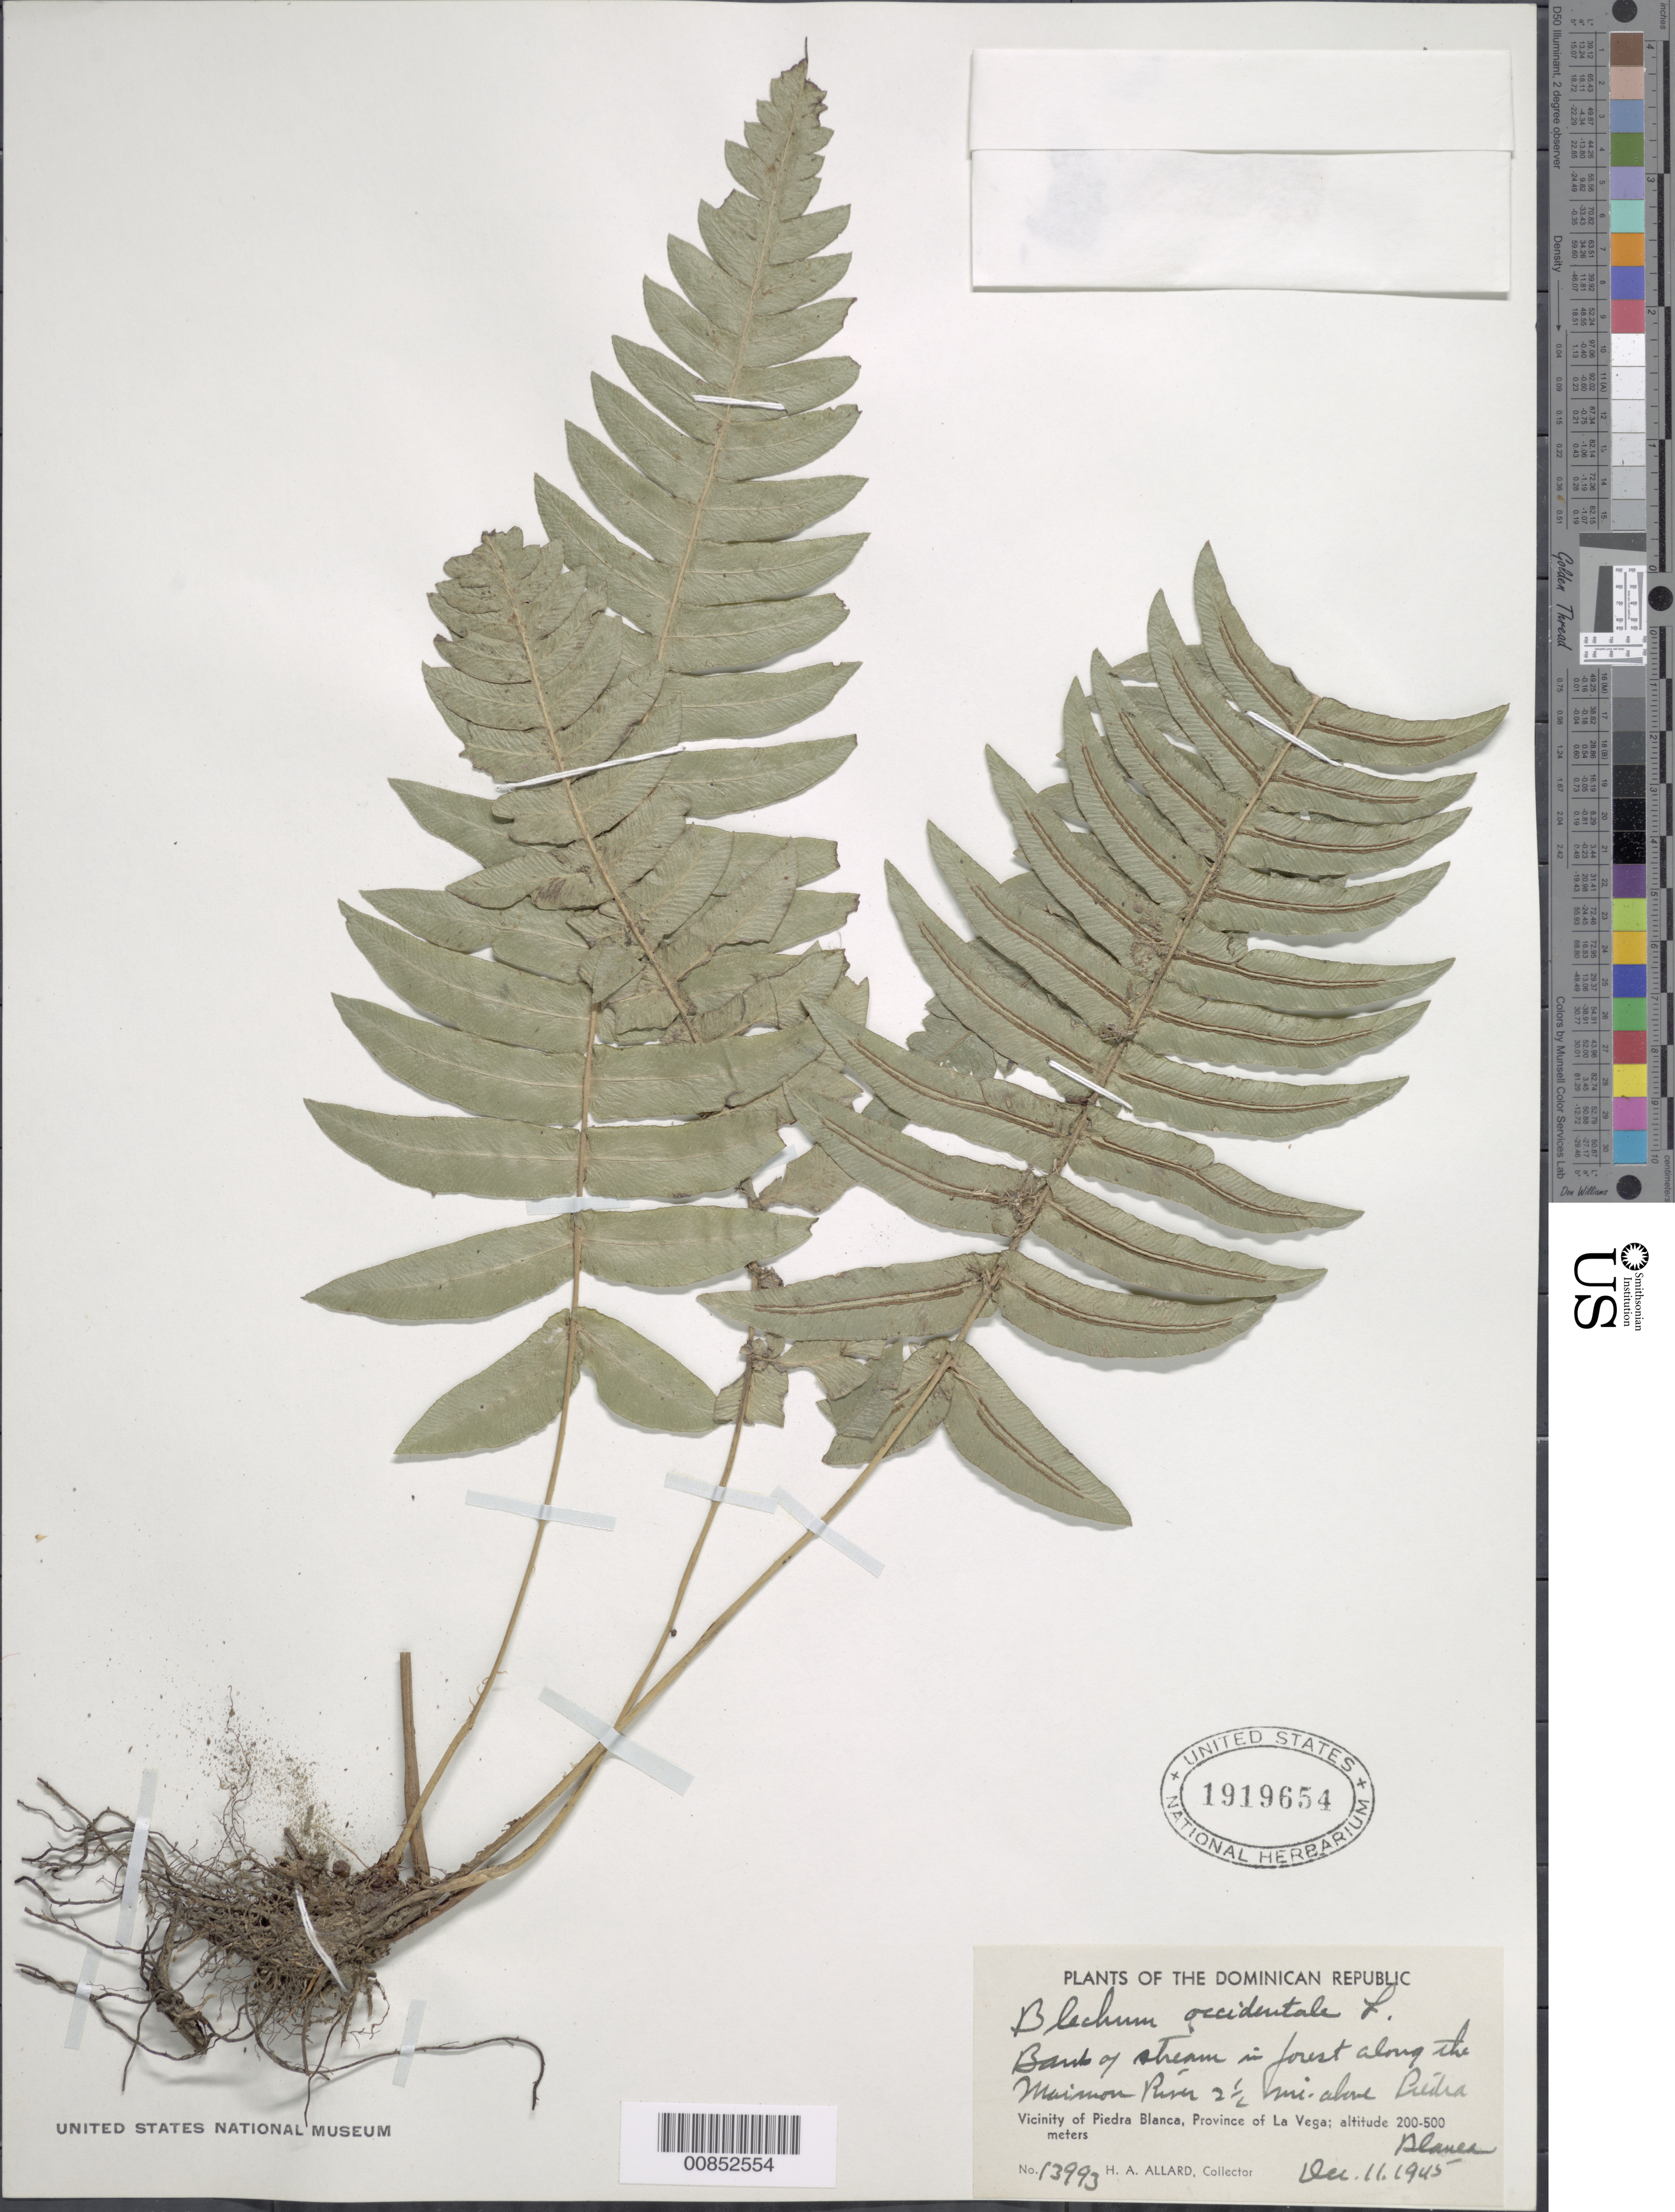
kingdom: Plantae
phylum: Tracheophyta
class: Polypodiopsida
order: Polypodiales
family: Blechnaceae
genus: Blechnum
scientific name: Blechnum glandulosum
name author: Link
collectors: H. A. Allard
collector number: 13993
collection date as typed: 11 Dec 1945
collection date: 1945-12-11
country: Dominican Republic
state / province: La Romana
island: Hispaniola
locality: Piedra Blanca, Maimon River, 2.5 miles above Piedra Blanca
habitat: Bank of stream in forest along river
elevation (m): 200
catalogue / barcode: US 1919654